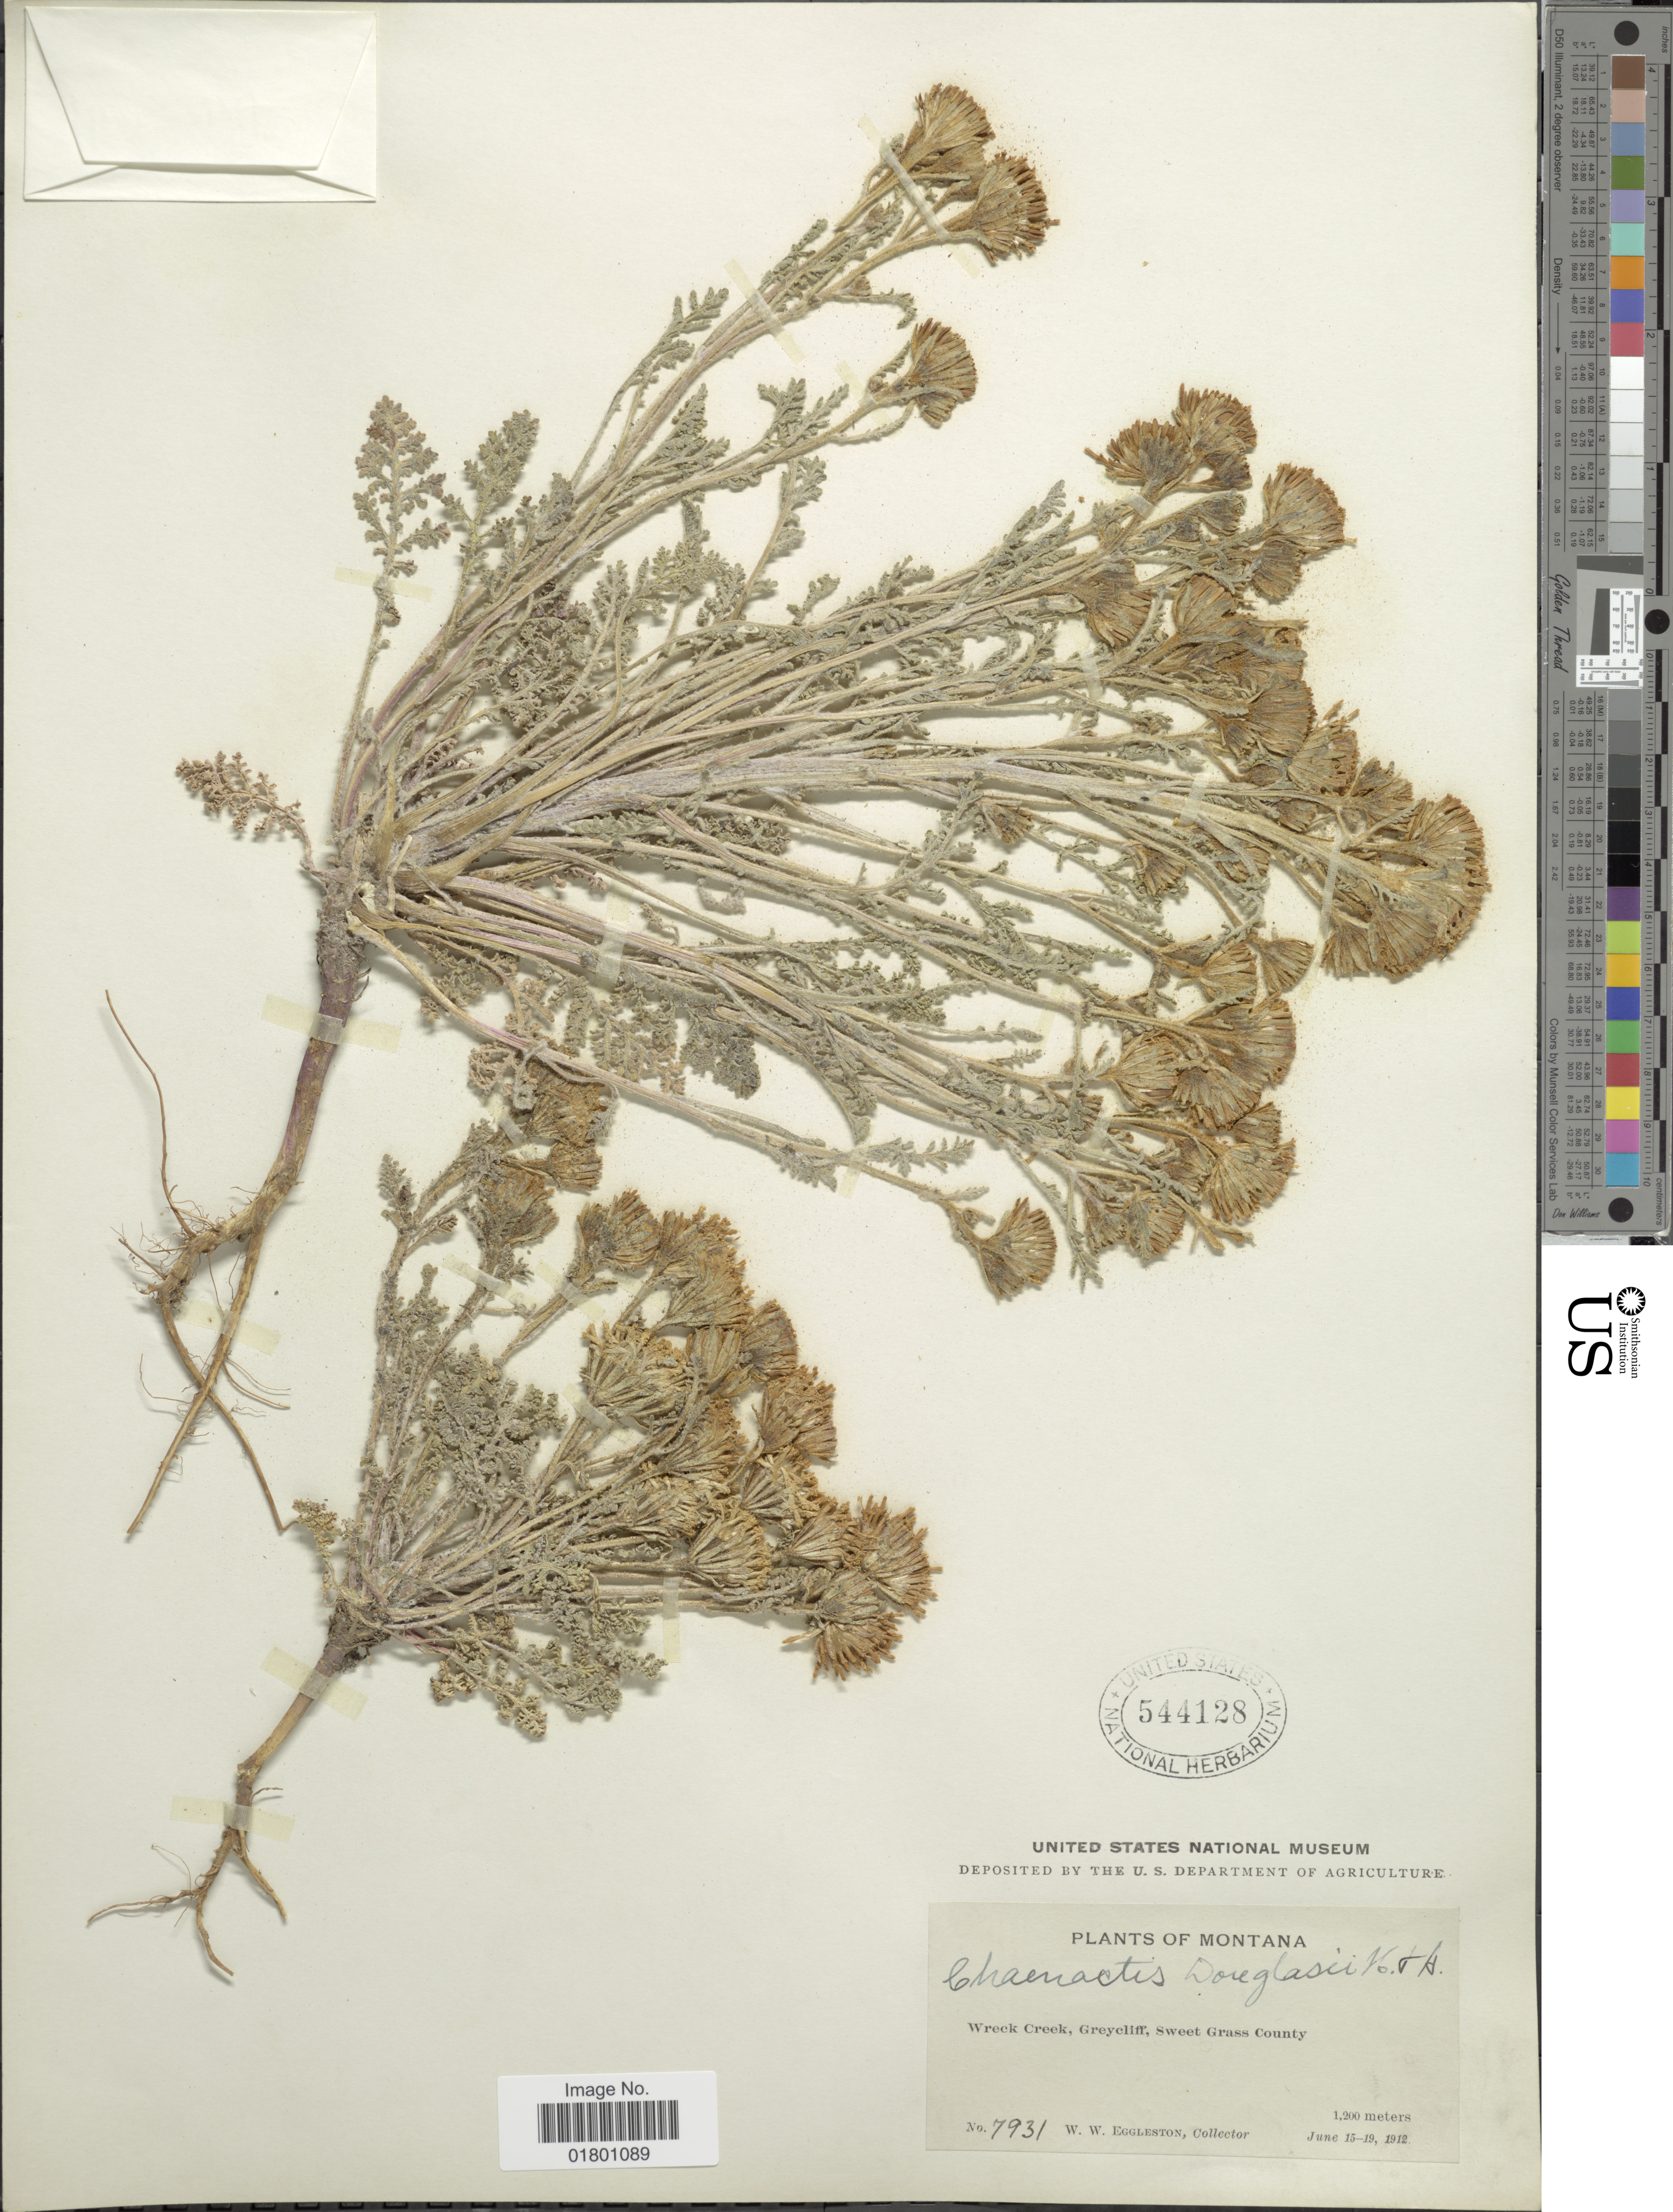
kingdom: Plantae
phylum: Tracheophyta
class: Magnoliopsida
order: Asterales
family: Asteraceae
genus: Chaenactis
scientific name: Chaenactis douglasii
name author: Hook. & Arn.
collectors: W. W. Eggleston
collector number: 7931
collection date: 1912-06-15/1912-06-19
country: United States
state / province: Montana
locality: Wreck Creek, Greycliff, Sweet Grass County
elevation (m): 1200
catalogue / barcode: US 544128